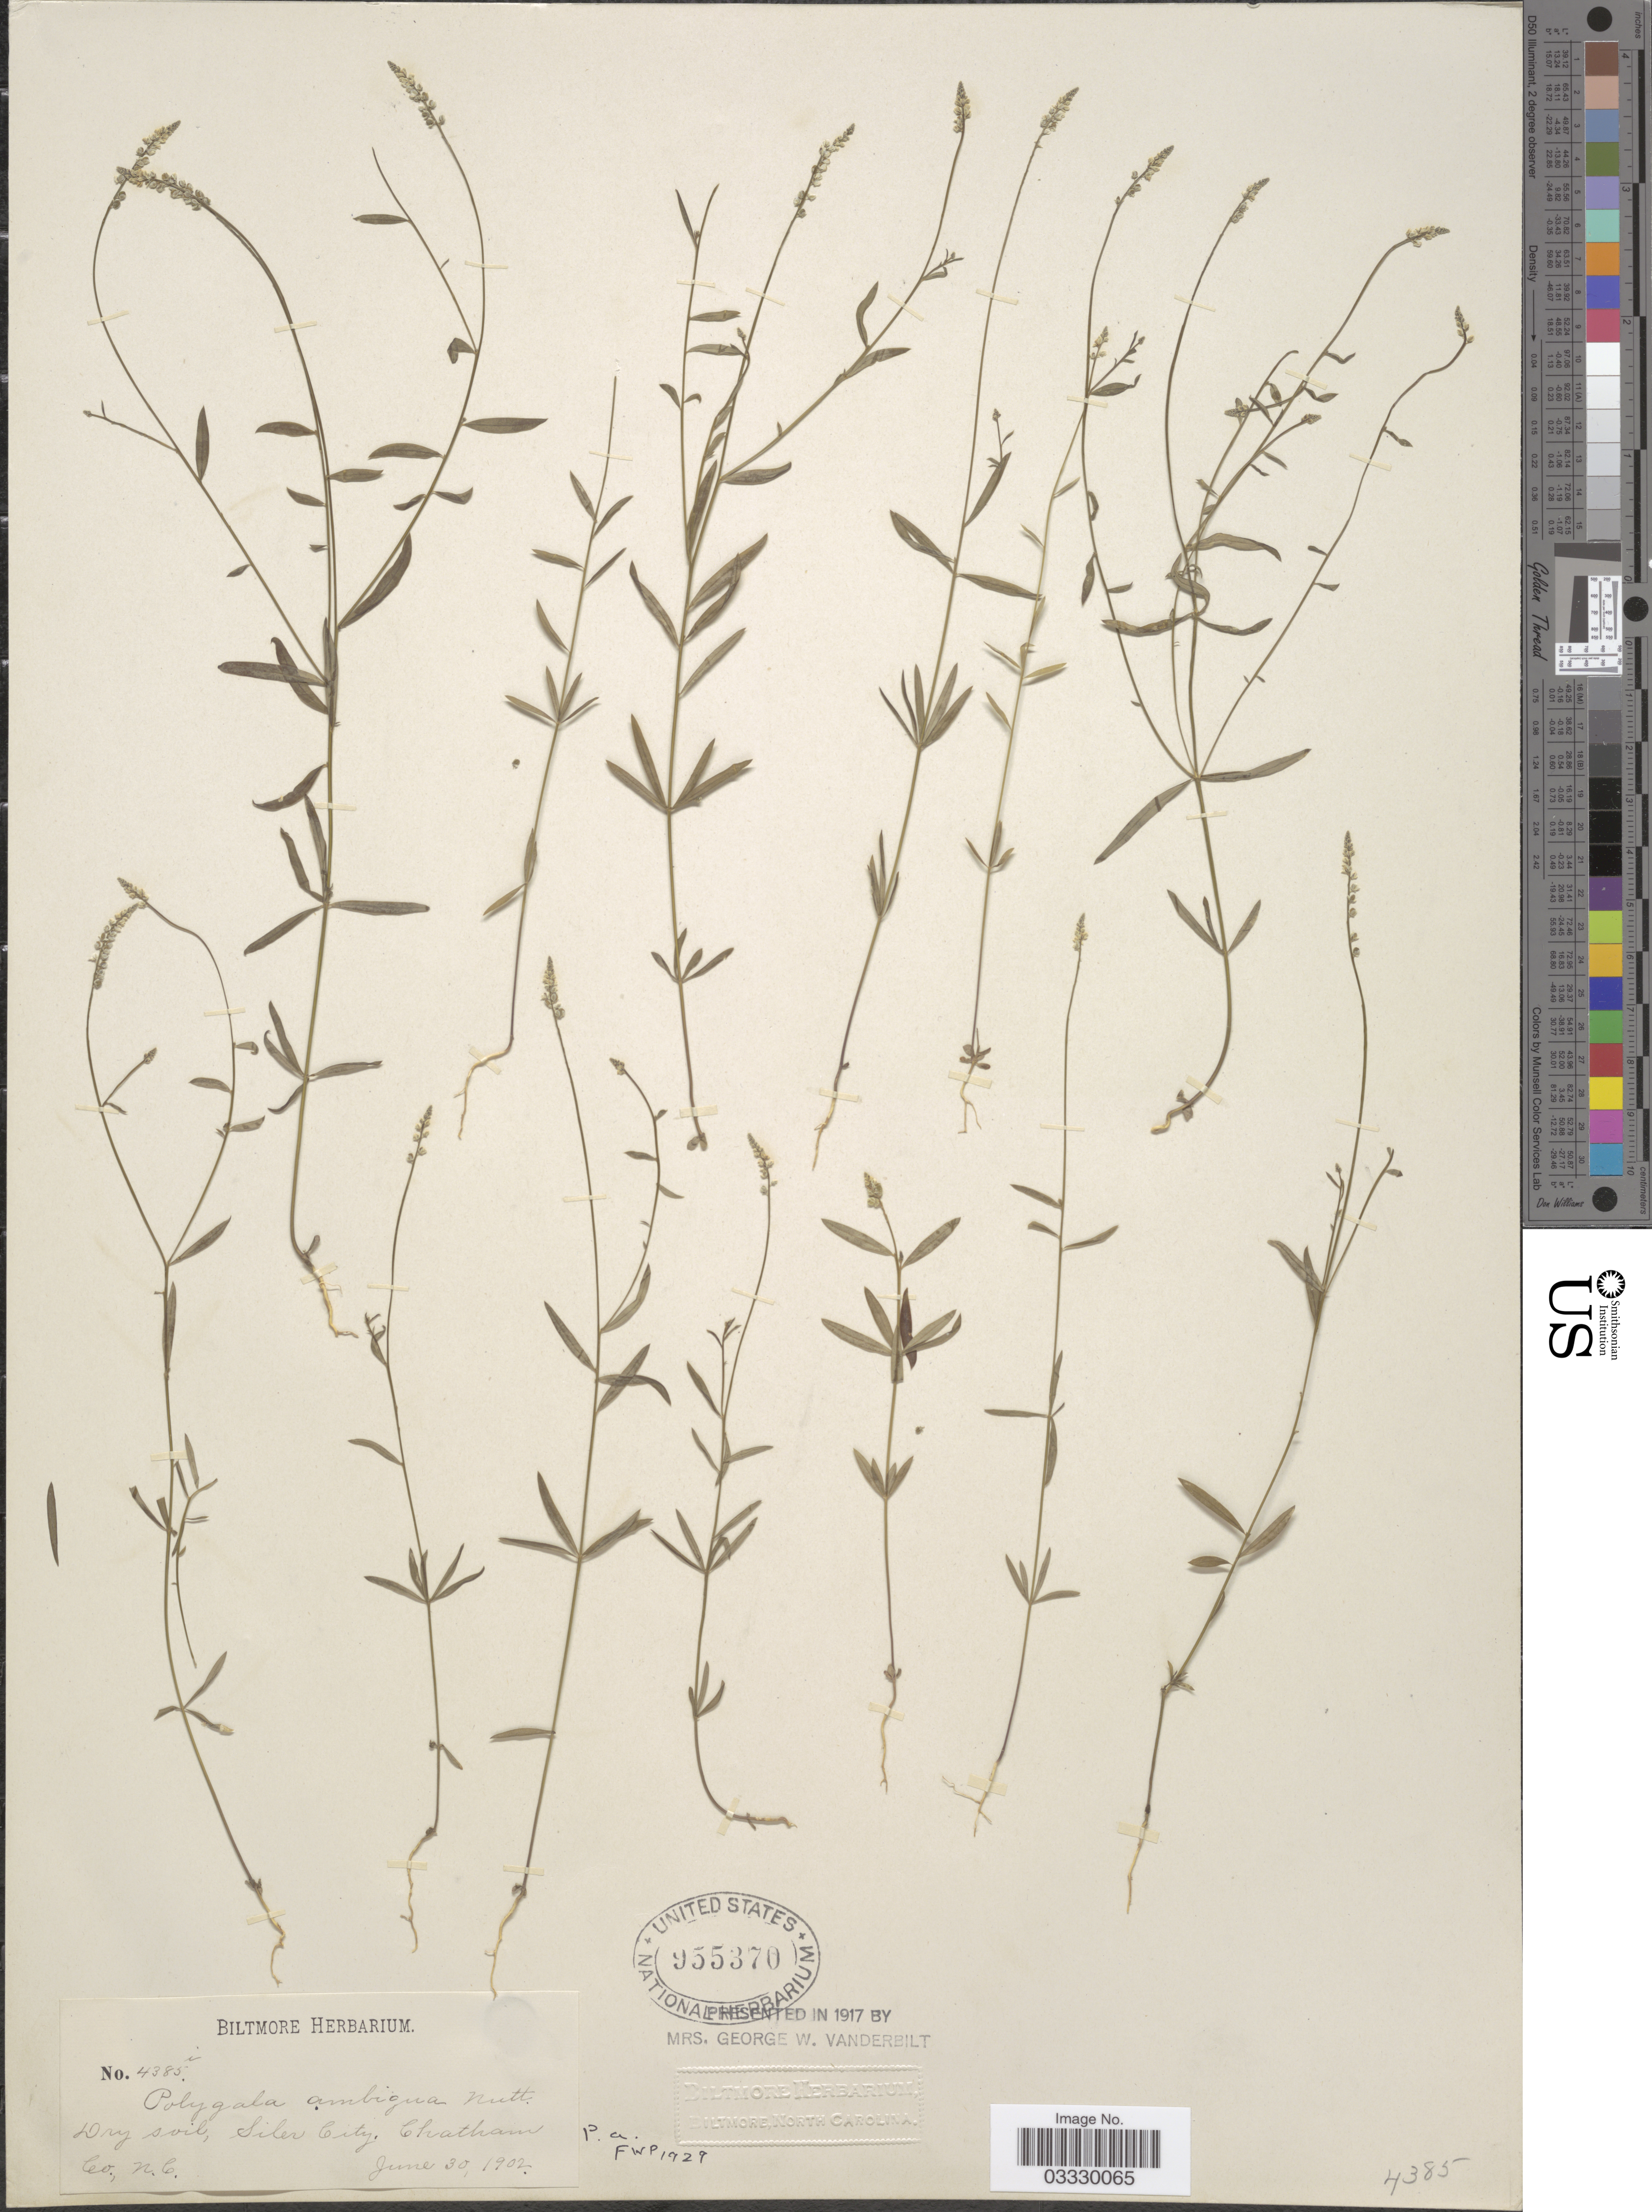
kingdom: Plantae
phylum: Tracheophyta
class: Magnoliopsida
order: Fabales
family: Polygalaceae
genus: Polygala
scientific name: Polygala ambigua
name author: Nutt.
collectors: ex herb. Biltmore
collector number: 4385i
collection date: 1902-06-30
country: United States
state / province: North Carolina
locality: Siler City, Chatham Co.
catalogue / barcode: US 955370